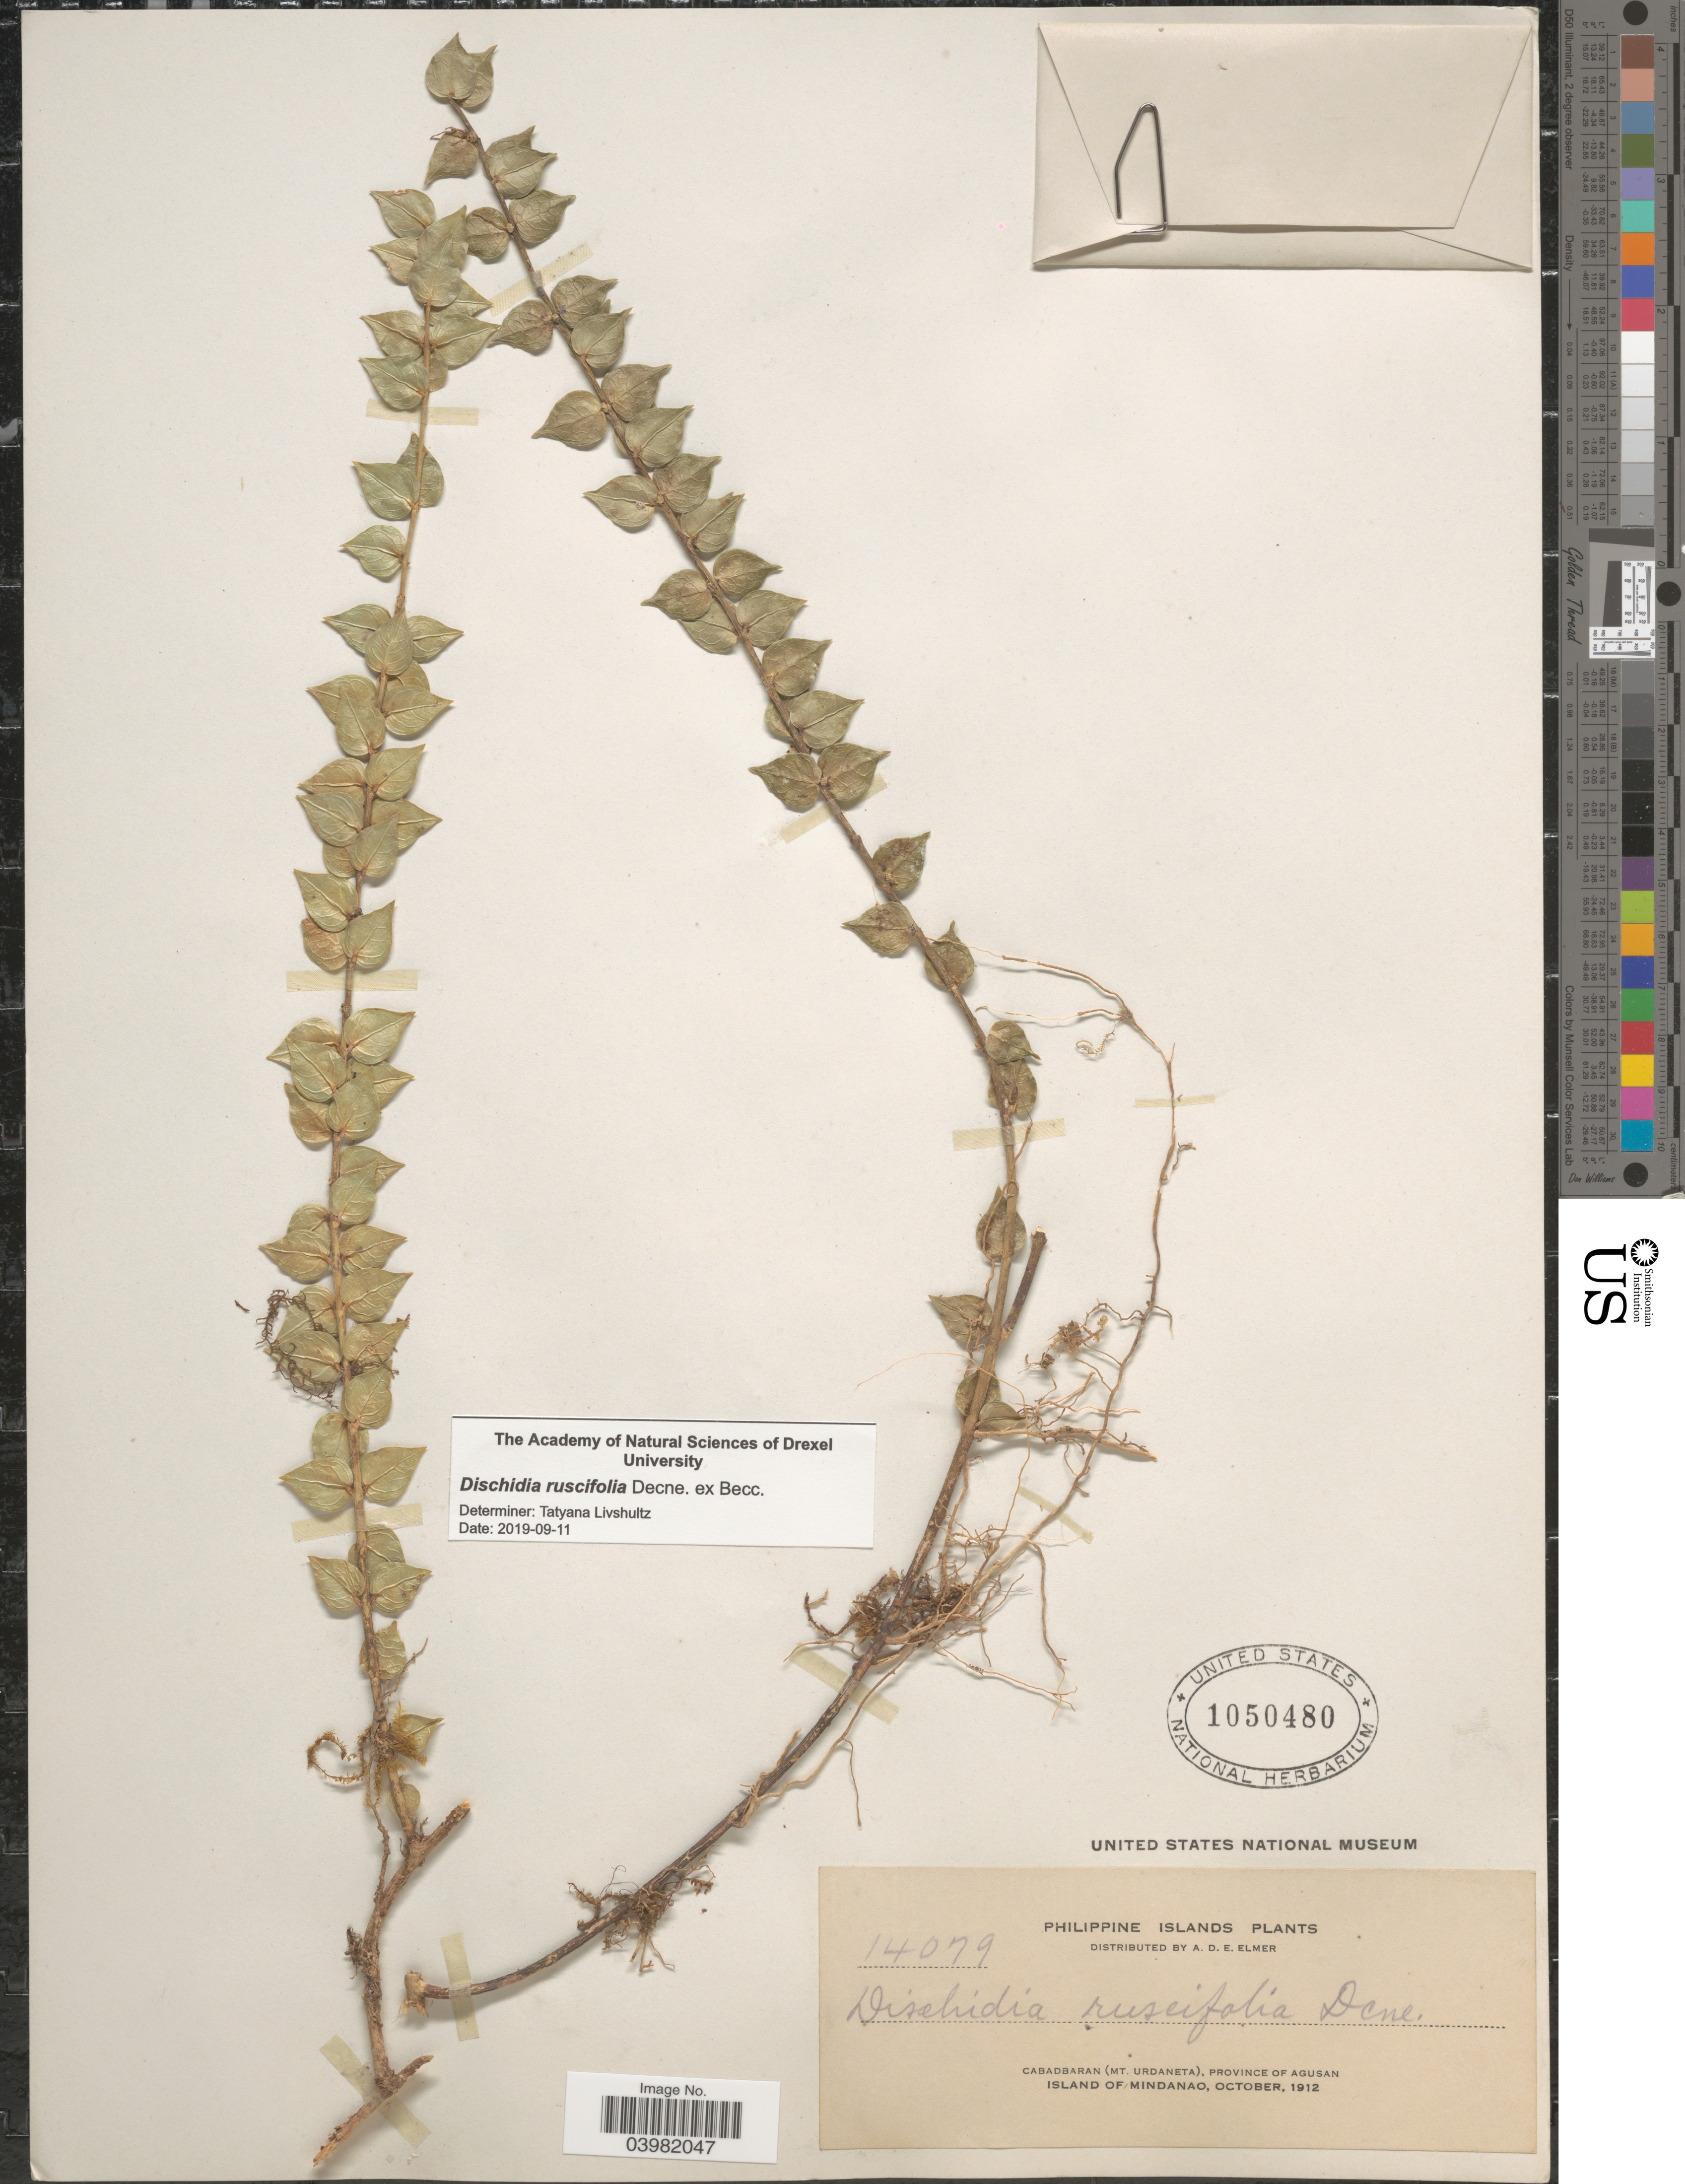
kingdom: Plantae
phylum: Tracheophyta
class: Magnoliopsida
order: Gentianales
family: Apocynaceae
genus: Dischidia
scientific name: Dischidia ruscifolia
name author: Decne. ex Becc.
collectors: A. D. E. Elmer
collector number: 14079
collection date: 1912-10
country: Philippines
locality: Cabadbaran (Mt. Urdaneta), Province of Agusan. Island of Mindanao.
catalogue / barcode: US 1050480